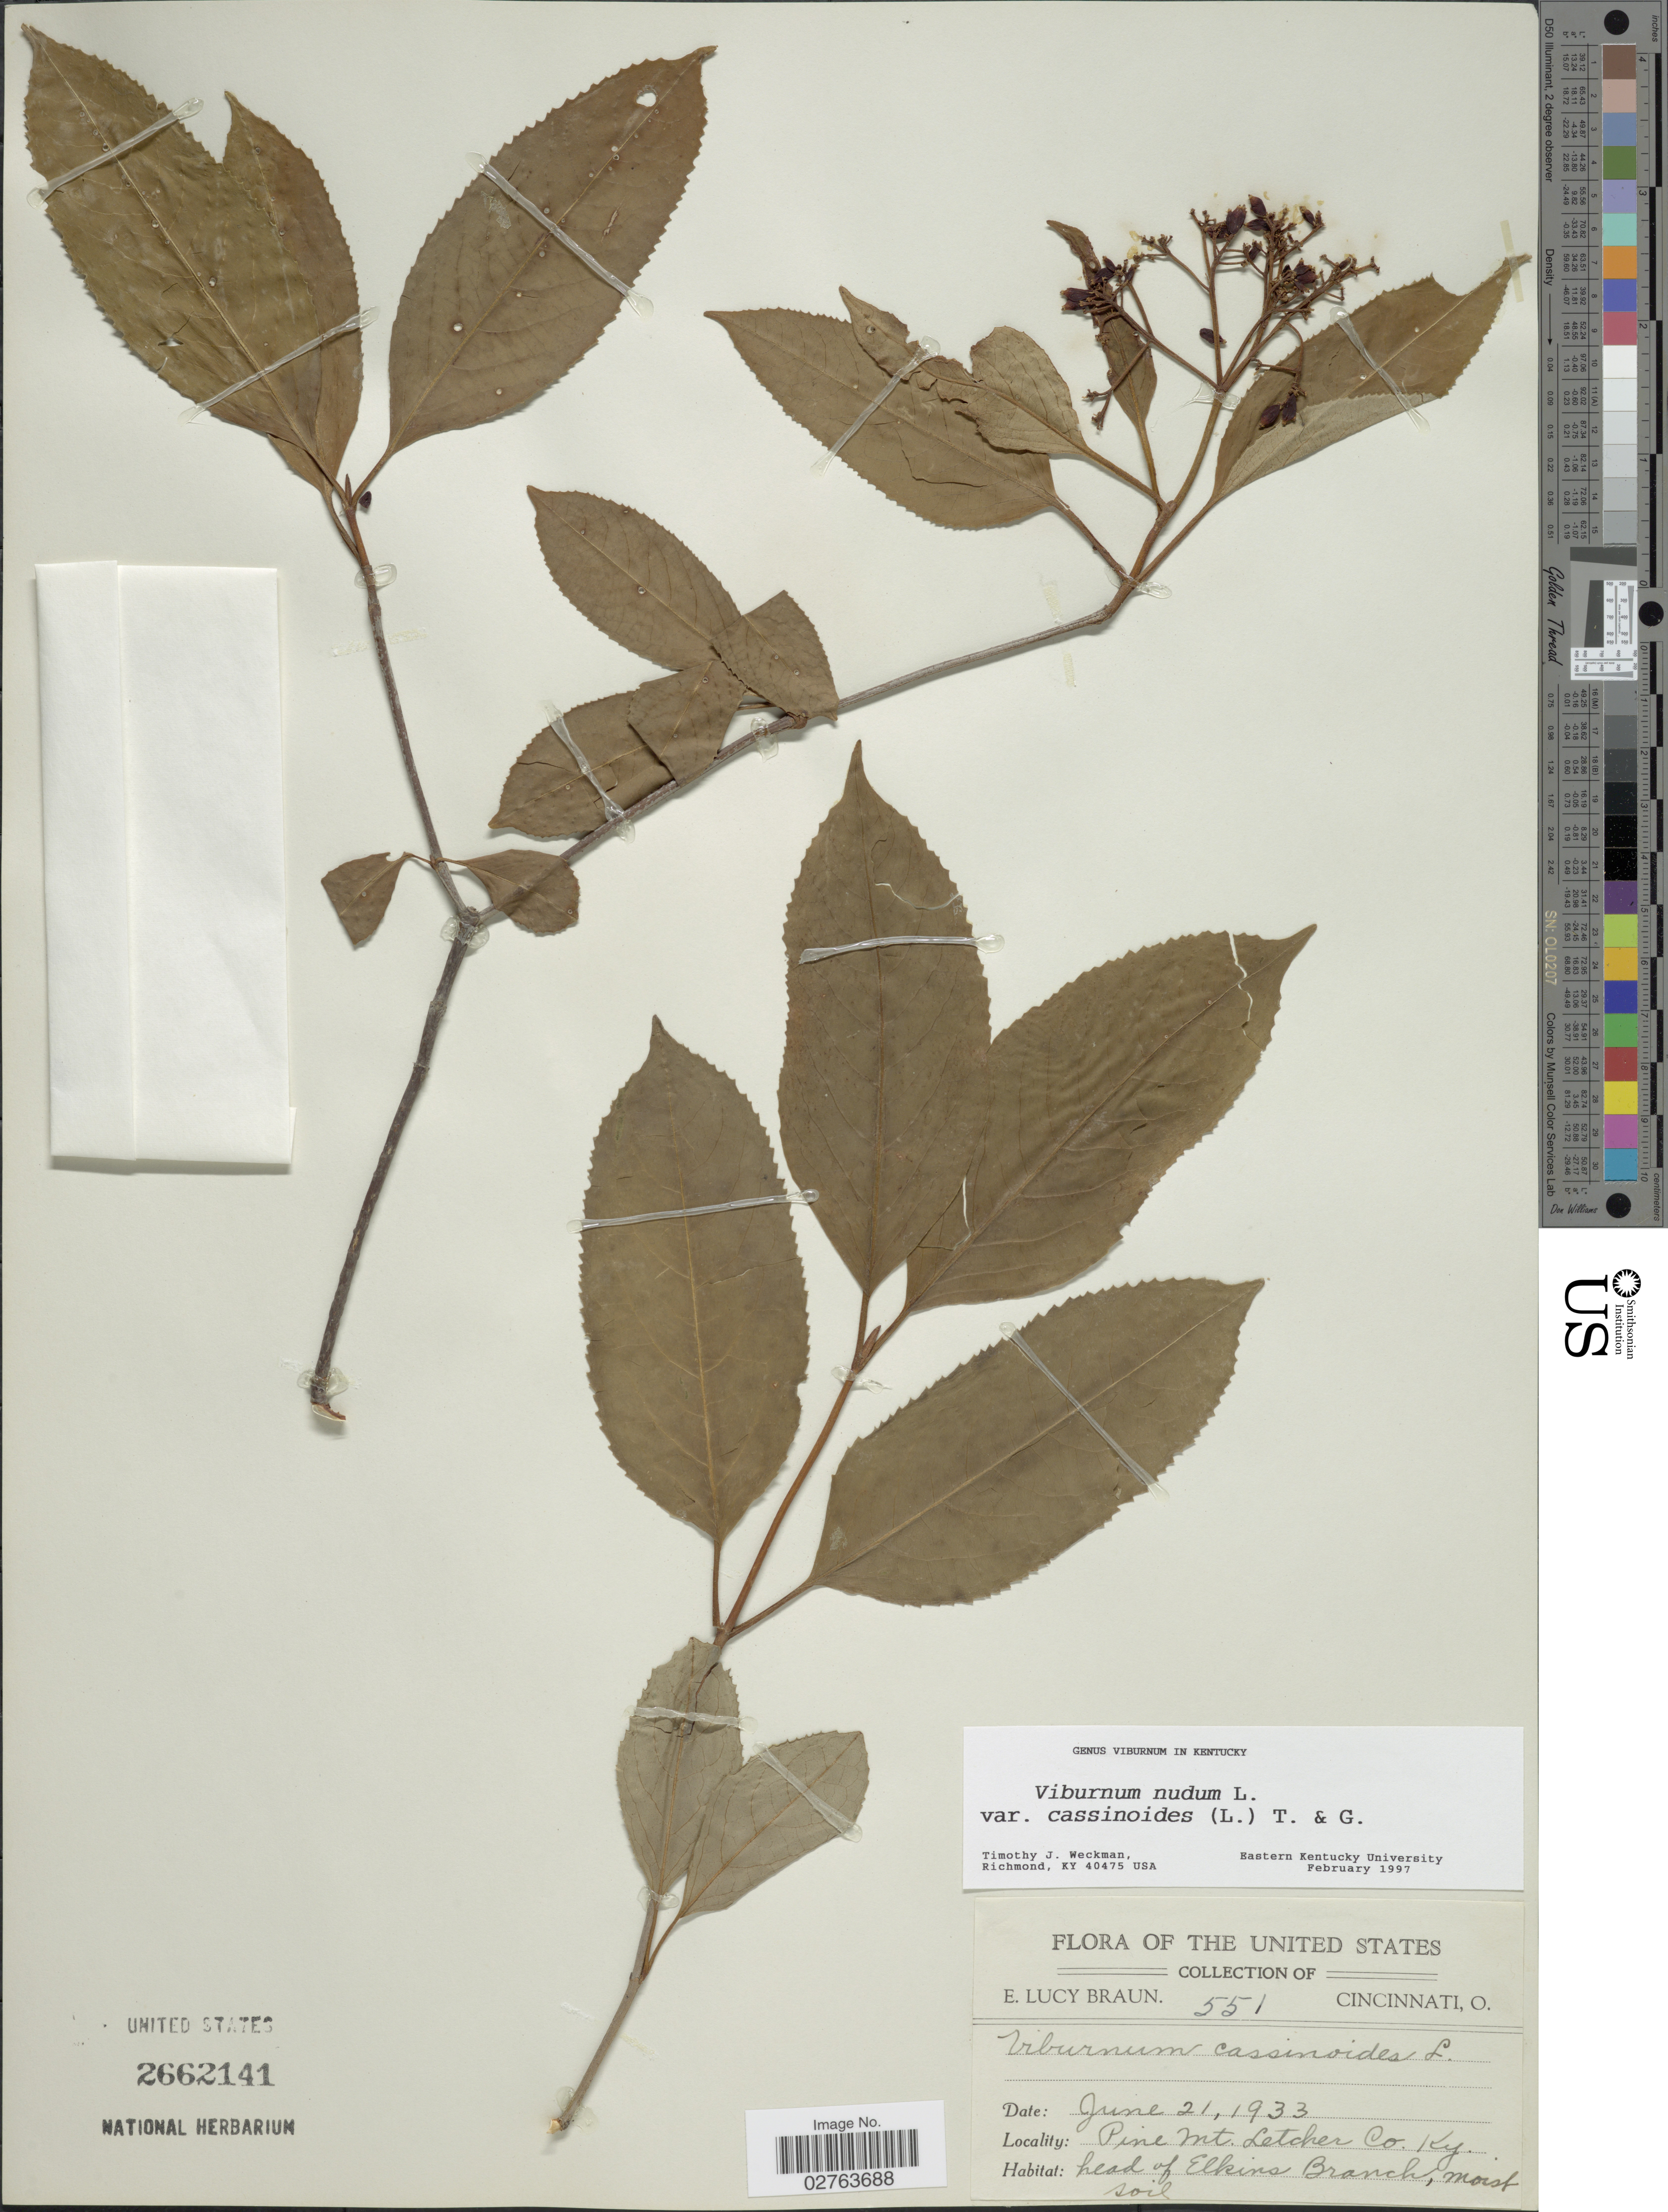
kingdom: Plantae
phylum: Tracheophyta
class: Magnoliopsida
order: Dipsacales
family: Viburnaceae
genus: Viburnum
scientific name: Viburnum nudum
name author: L.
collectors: E. L. Braun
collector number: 551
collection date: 1933-06-21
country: United States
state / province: Kentucky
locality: Pine Mt. Letcher Co. Head of Elkins Branch.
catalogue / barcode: US 2662141